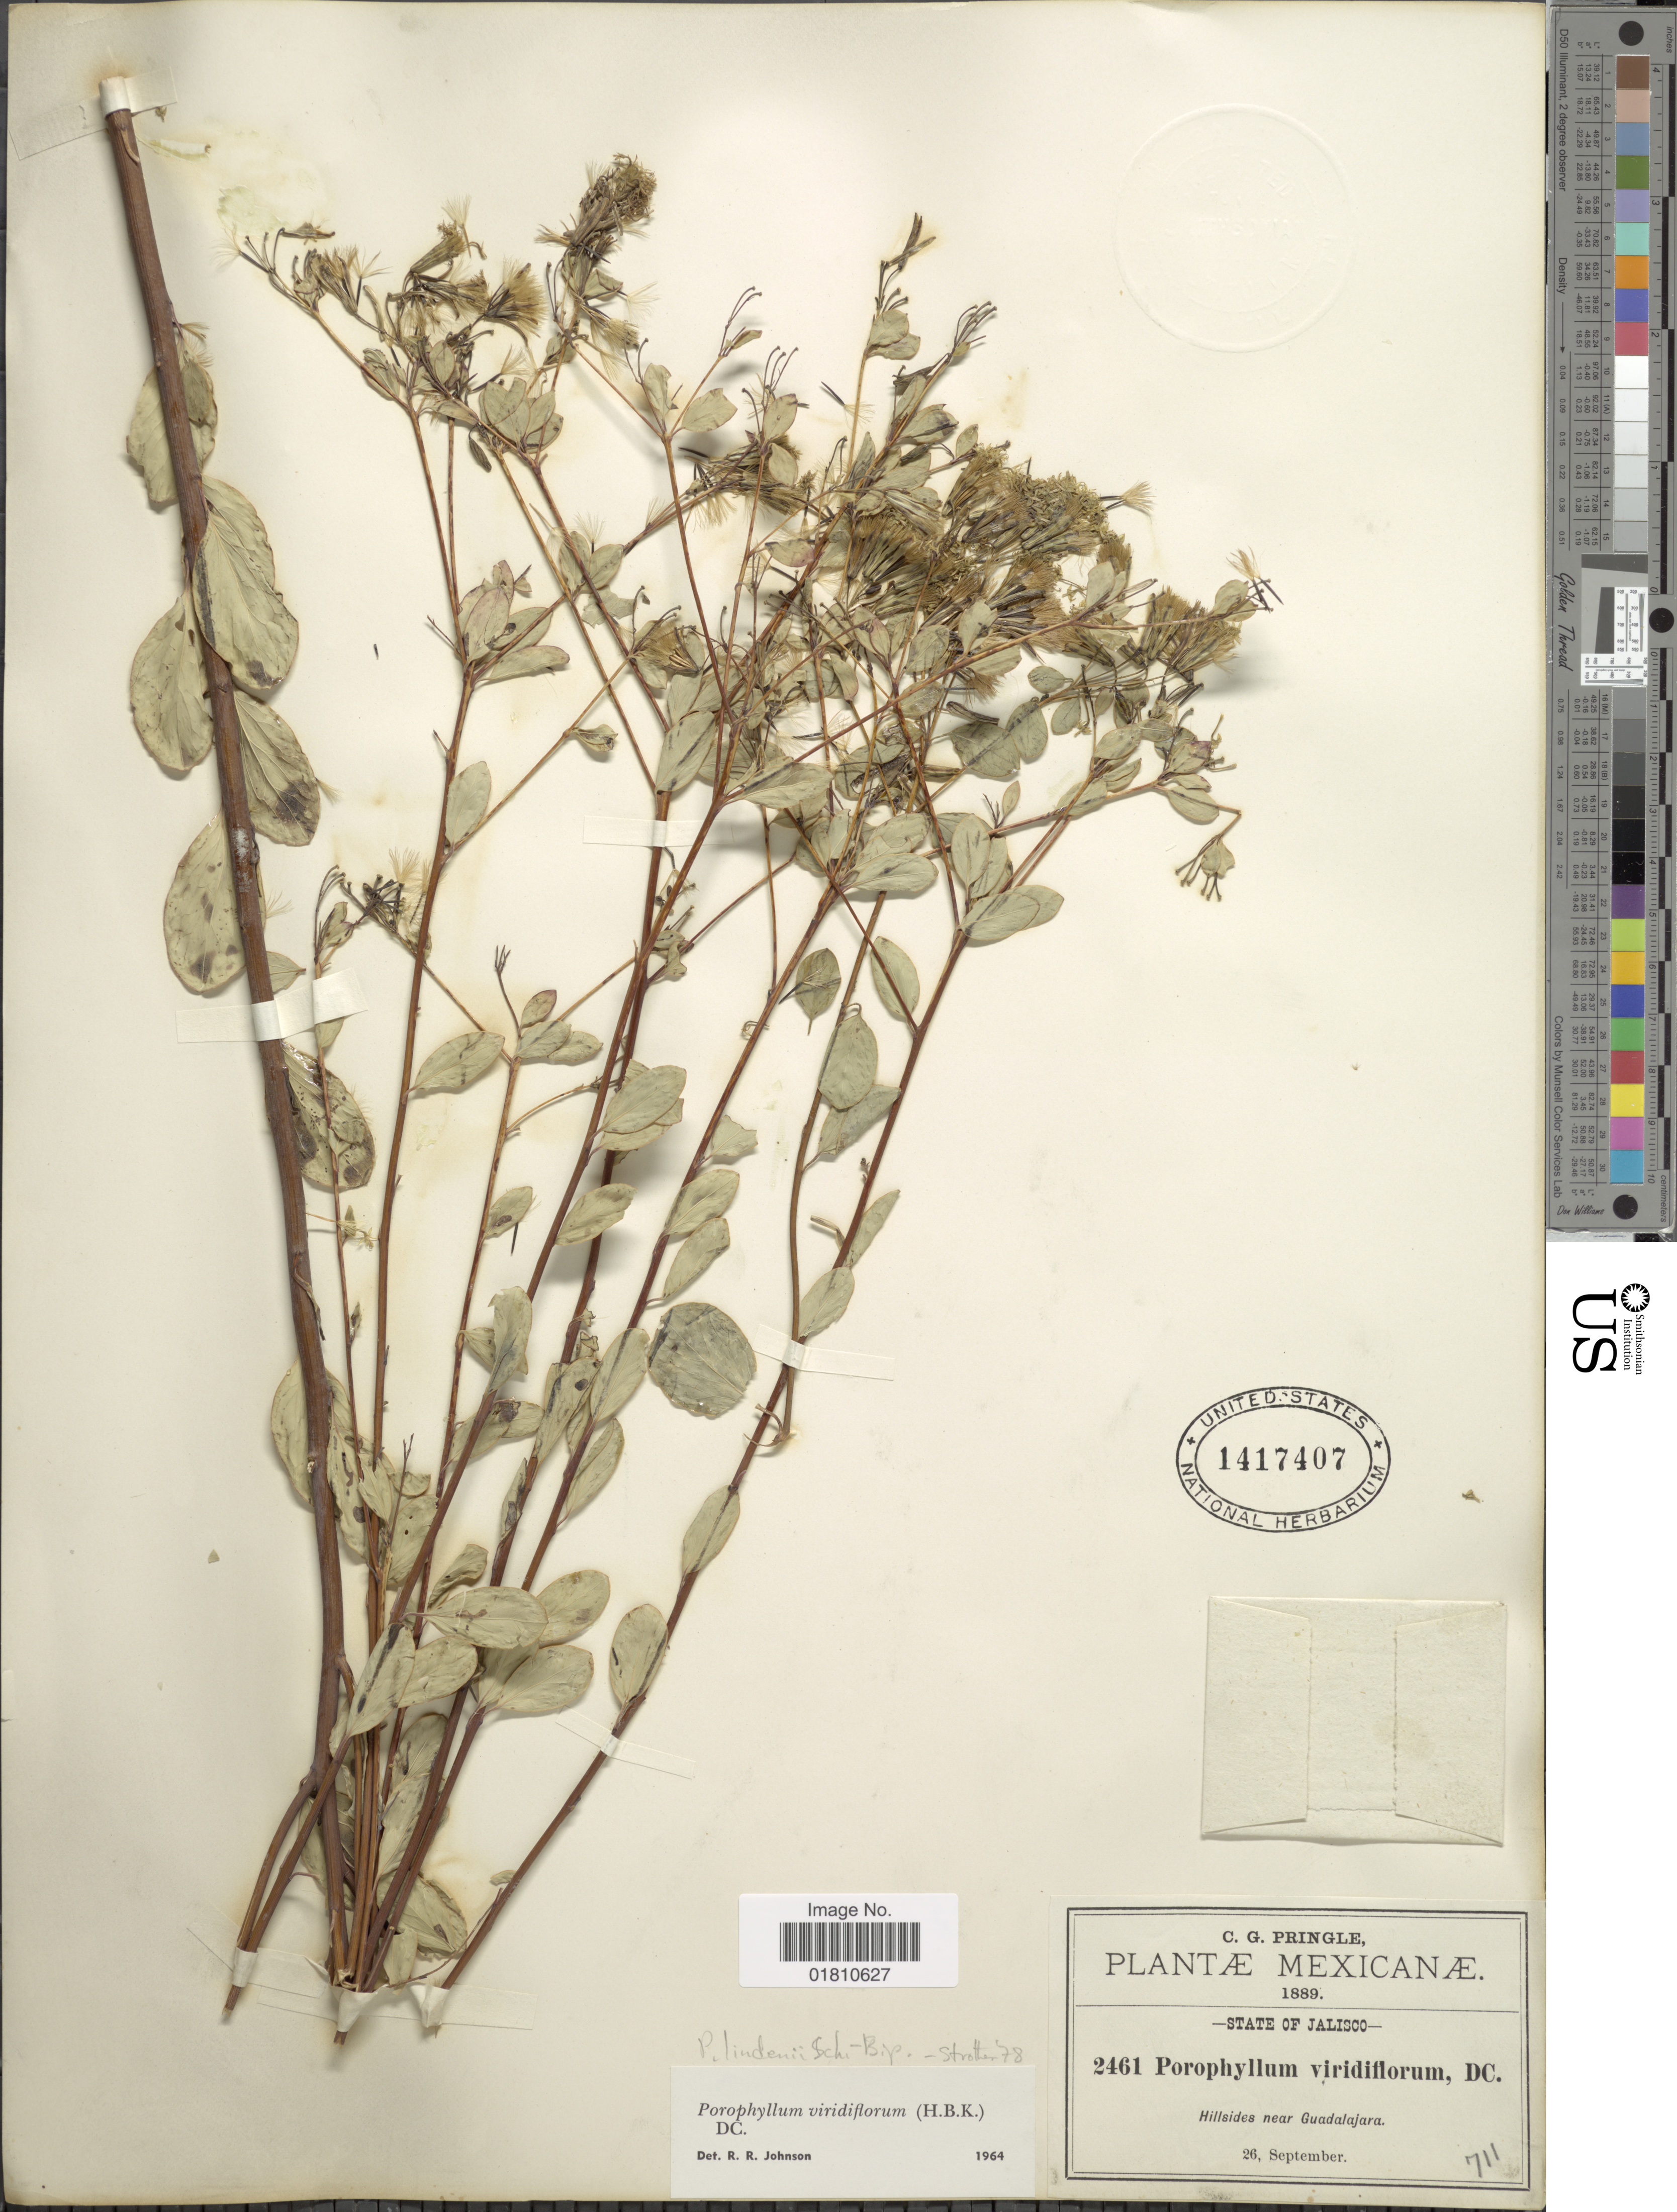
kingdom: Plantae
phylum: Tracheophyta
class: Magnoliopsida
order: Asterales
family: Asteraceae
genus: Porophyllum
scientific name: Porophyllum lindenii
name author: Sch. Bip. ex Seem.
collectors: C. G. Pringle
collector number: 2461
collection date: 1889-09-26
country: Mexico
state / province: Jalisco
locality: Hillsides near Guadalajara.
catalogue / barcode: US 1417407